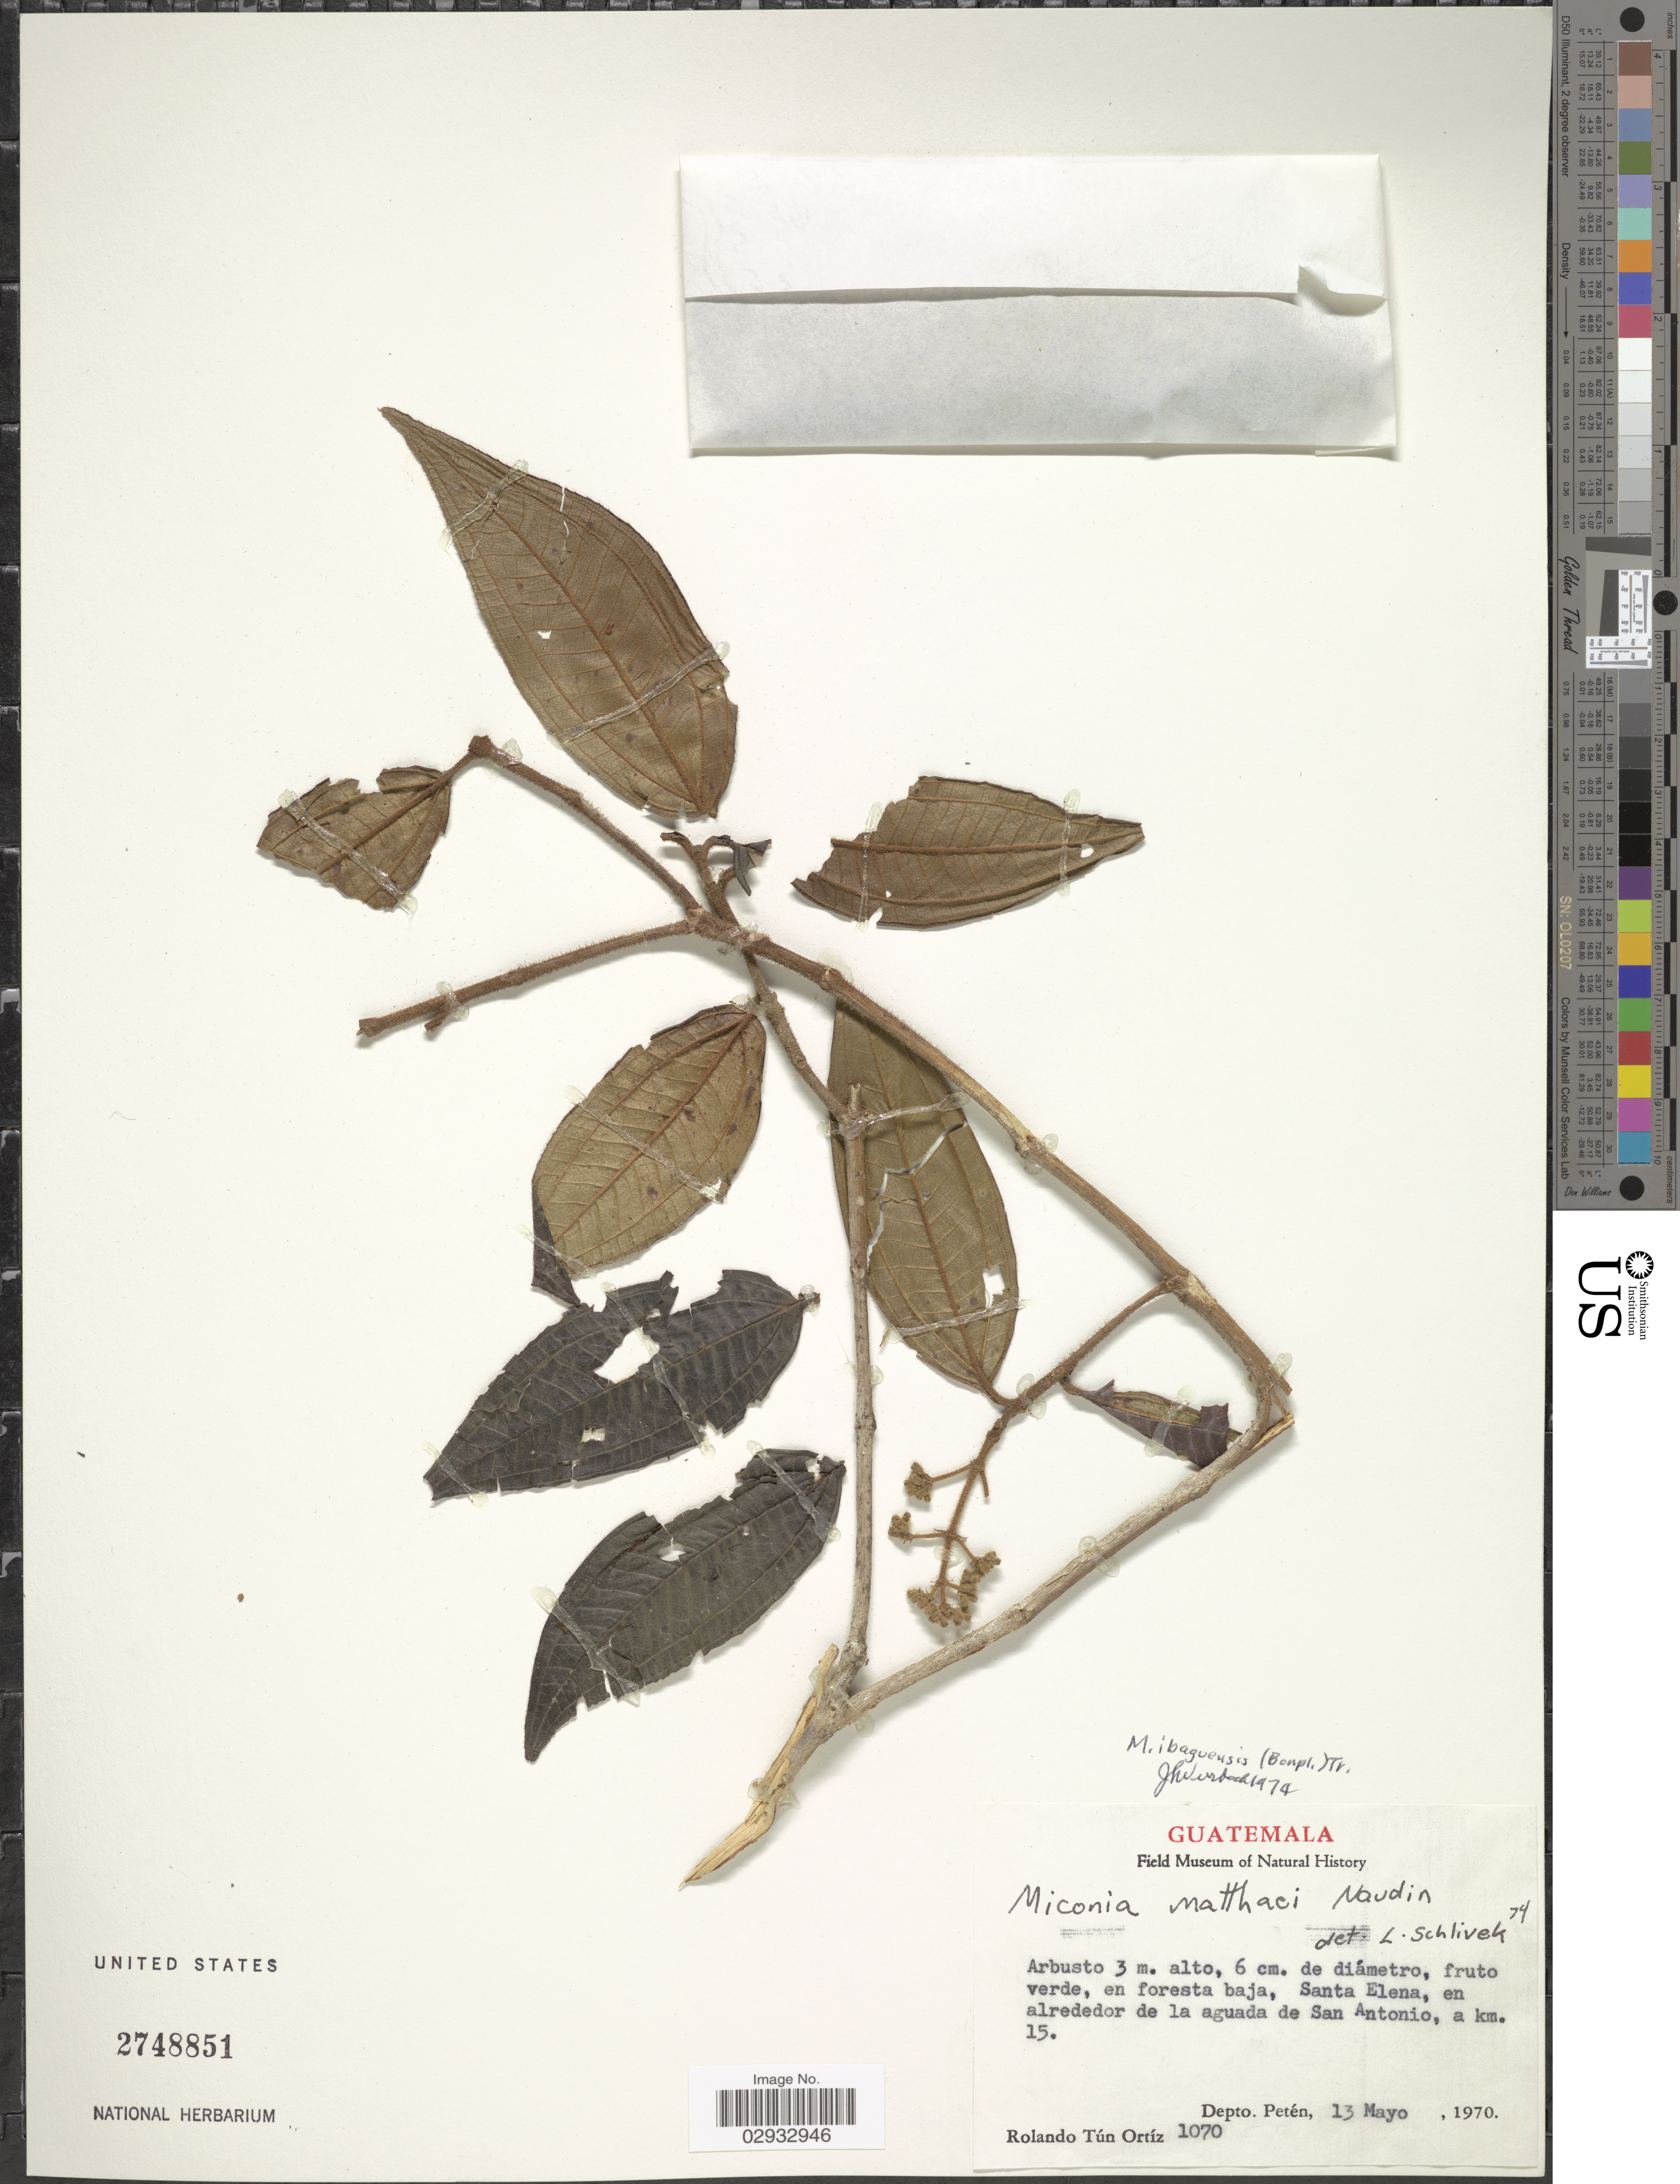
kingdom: Plantae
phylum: Tracheophyta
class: Magnoliopsida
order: Myrtales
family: Melastomataceae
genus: Miconia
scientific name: Miconia ibaguensis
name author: (Bonpl.) Triana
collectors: R. Tún Ortíz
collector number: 1070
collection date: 1970-05-13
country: Guatemala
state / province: El Petén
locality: En foresta baja, Santa Elena, en alrededor de la aguada de San Antonio, a km. 15. Depto. Petén.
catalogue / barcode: US 2748851